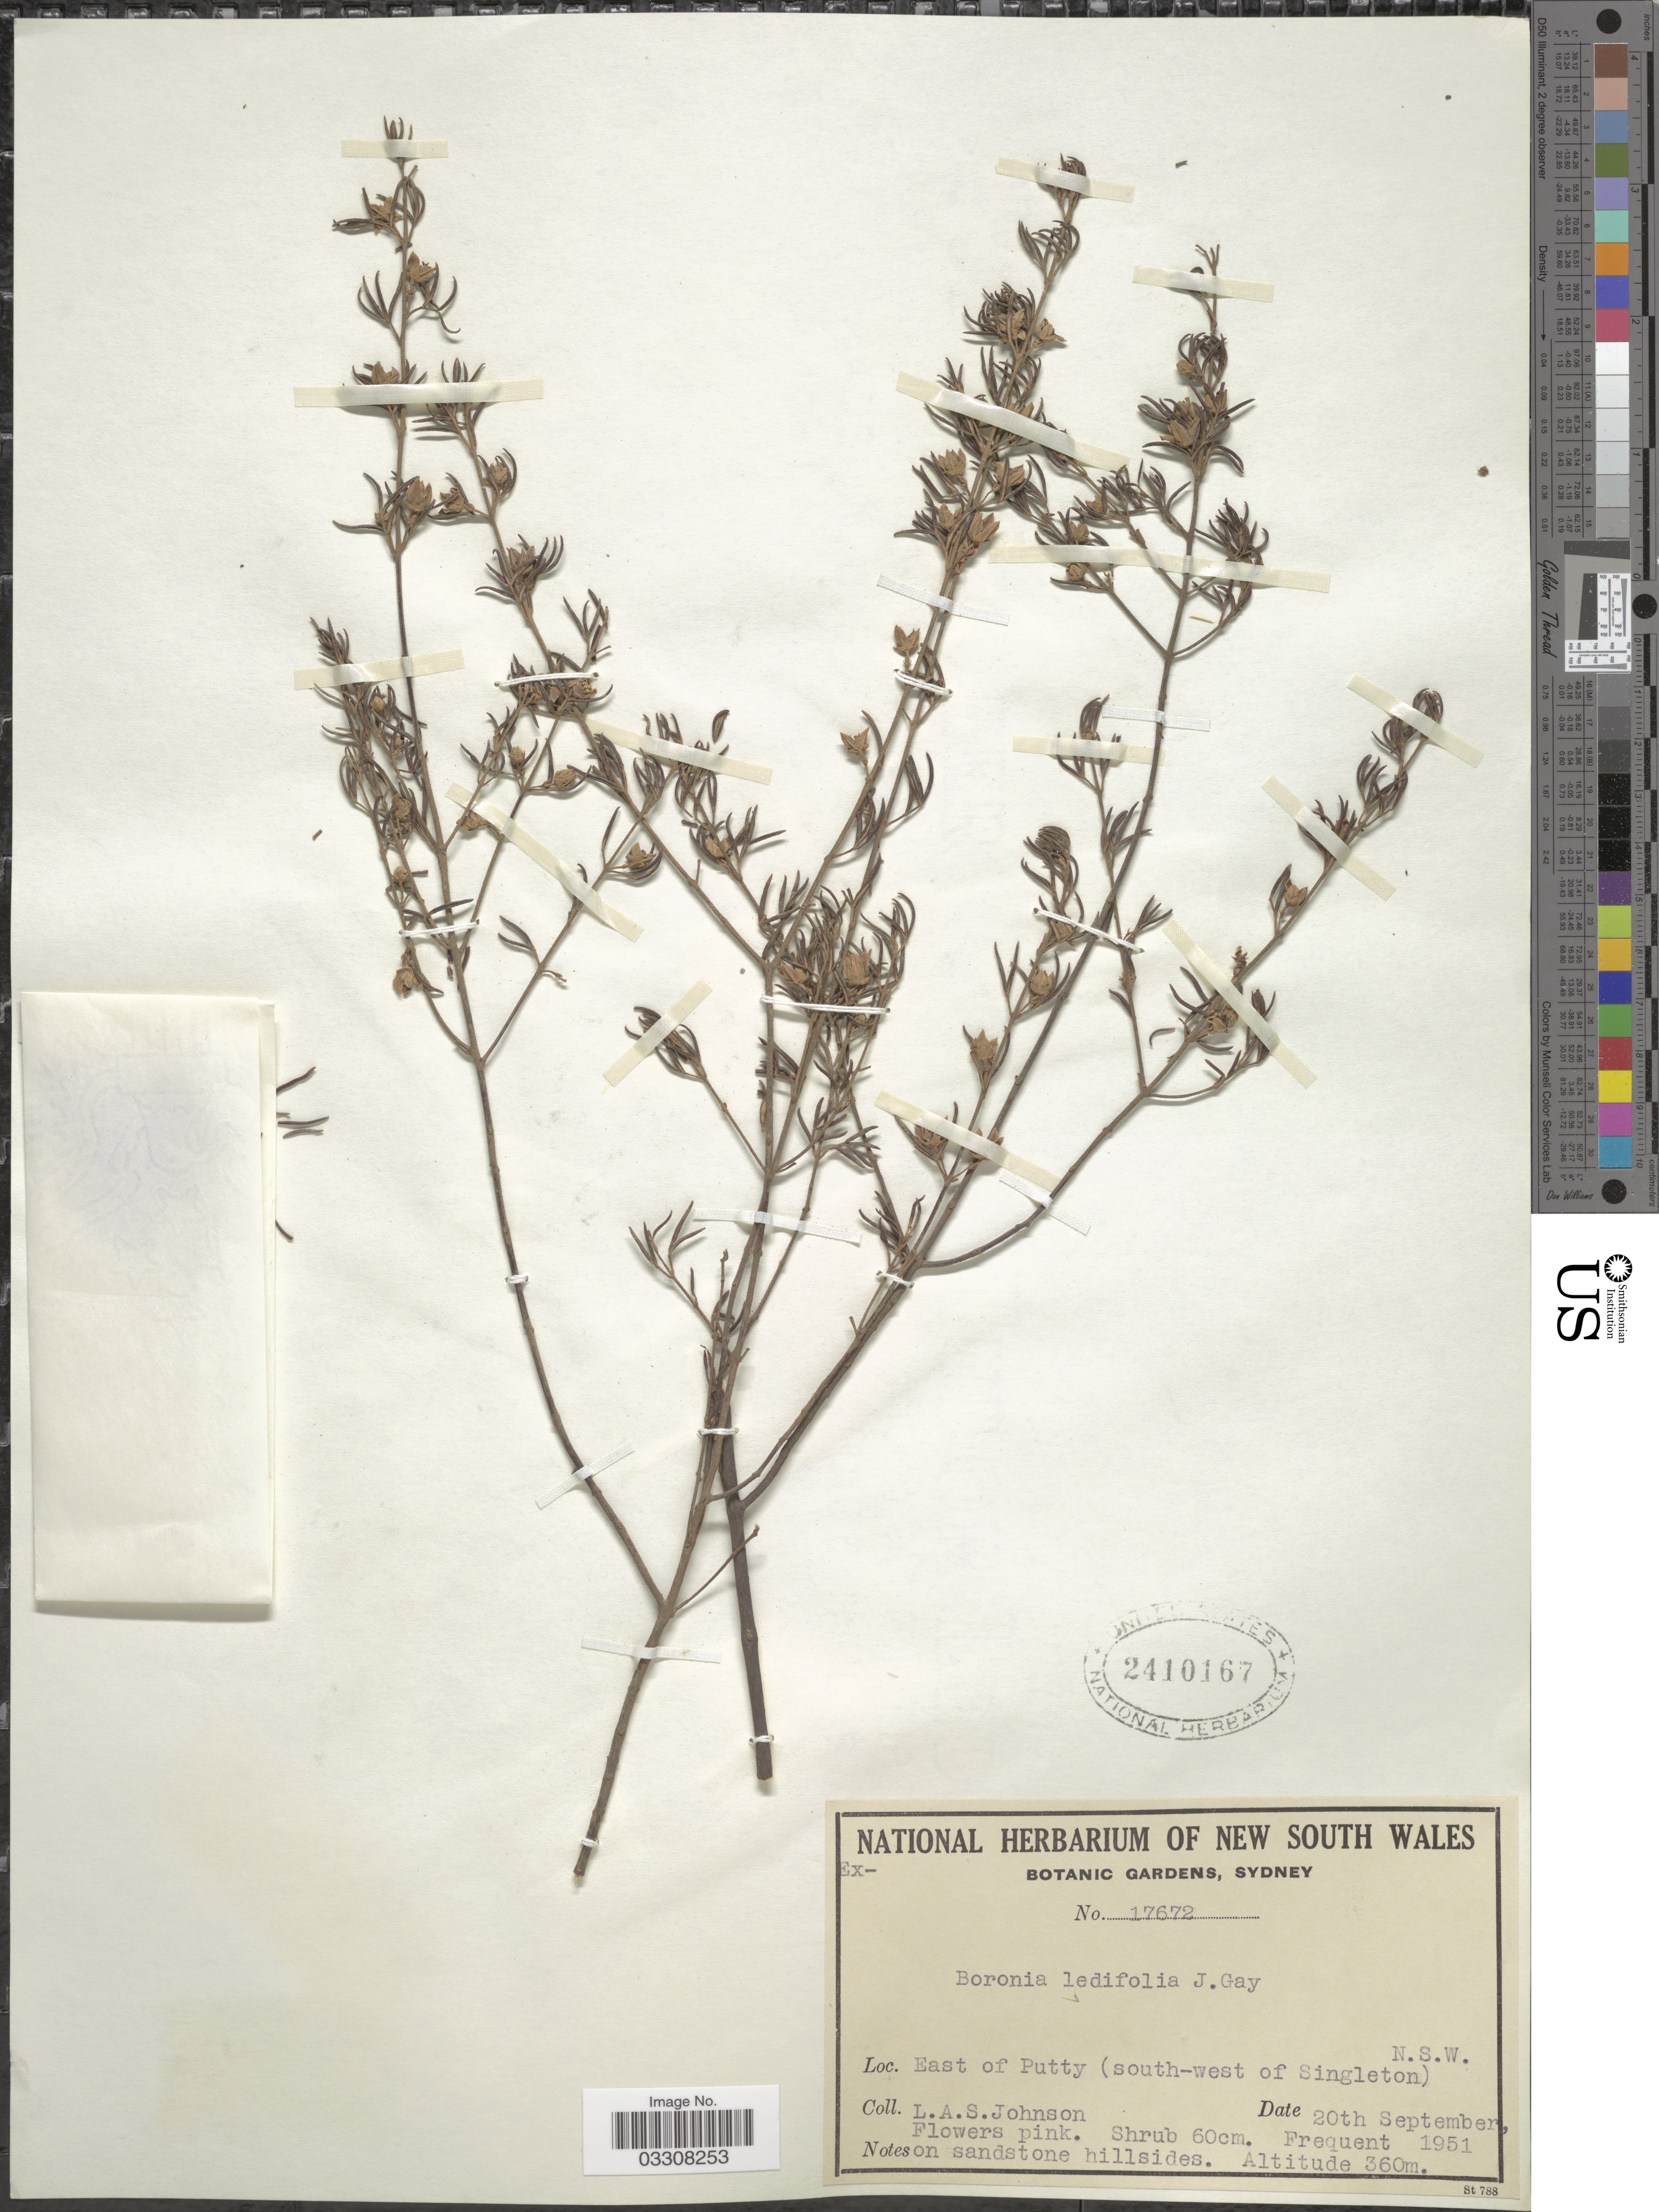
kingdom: Plantae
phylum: Tracheophyta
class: Magnoliopsida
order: Sapindales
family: Rutaceae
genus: Boronia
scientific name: Boronia ledifolia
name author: (Vent.) DC.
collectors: L. Johnson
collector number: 17672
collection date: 1951-09-20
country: Australia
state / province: New South Wales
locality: East of Putty (south-west of Singleton).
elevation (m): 360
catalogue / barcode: US 2410167